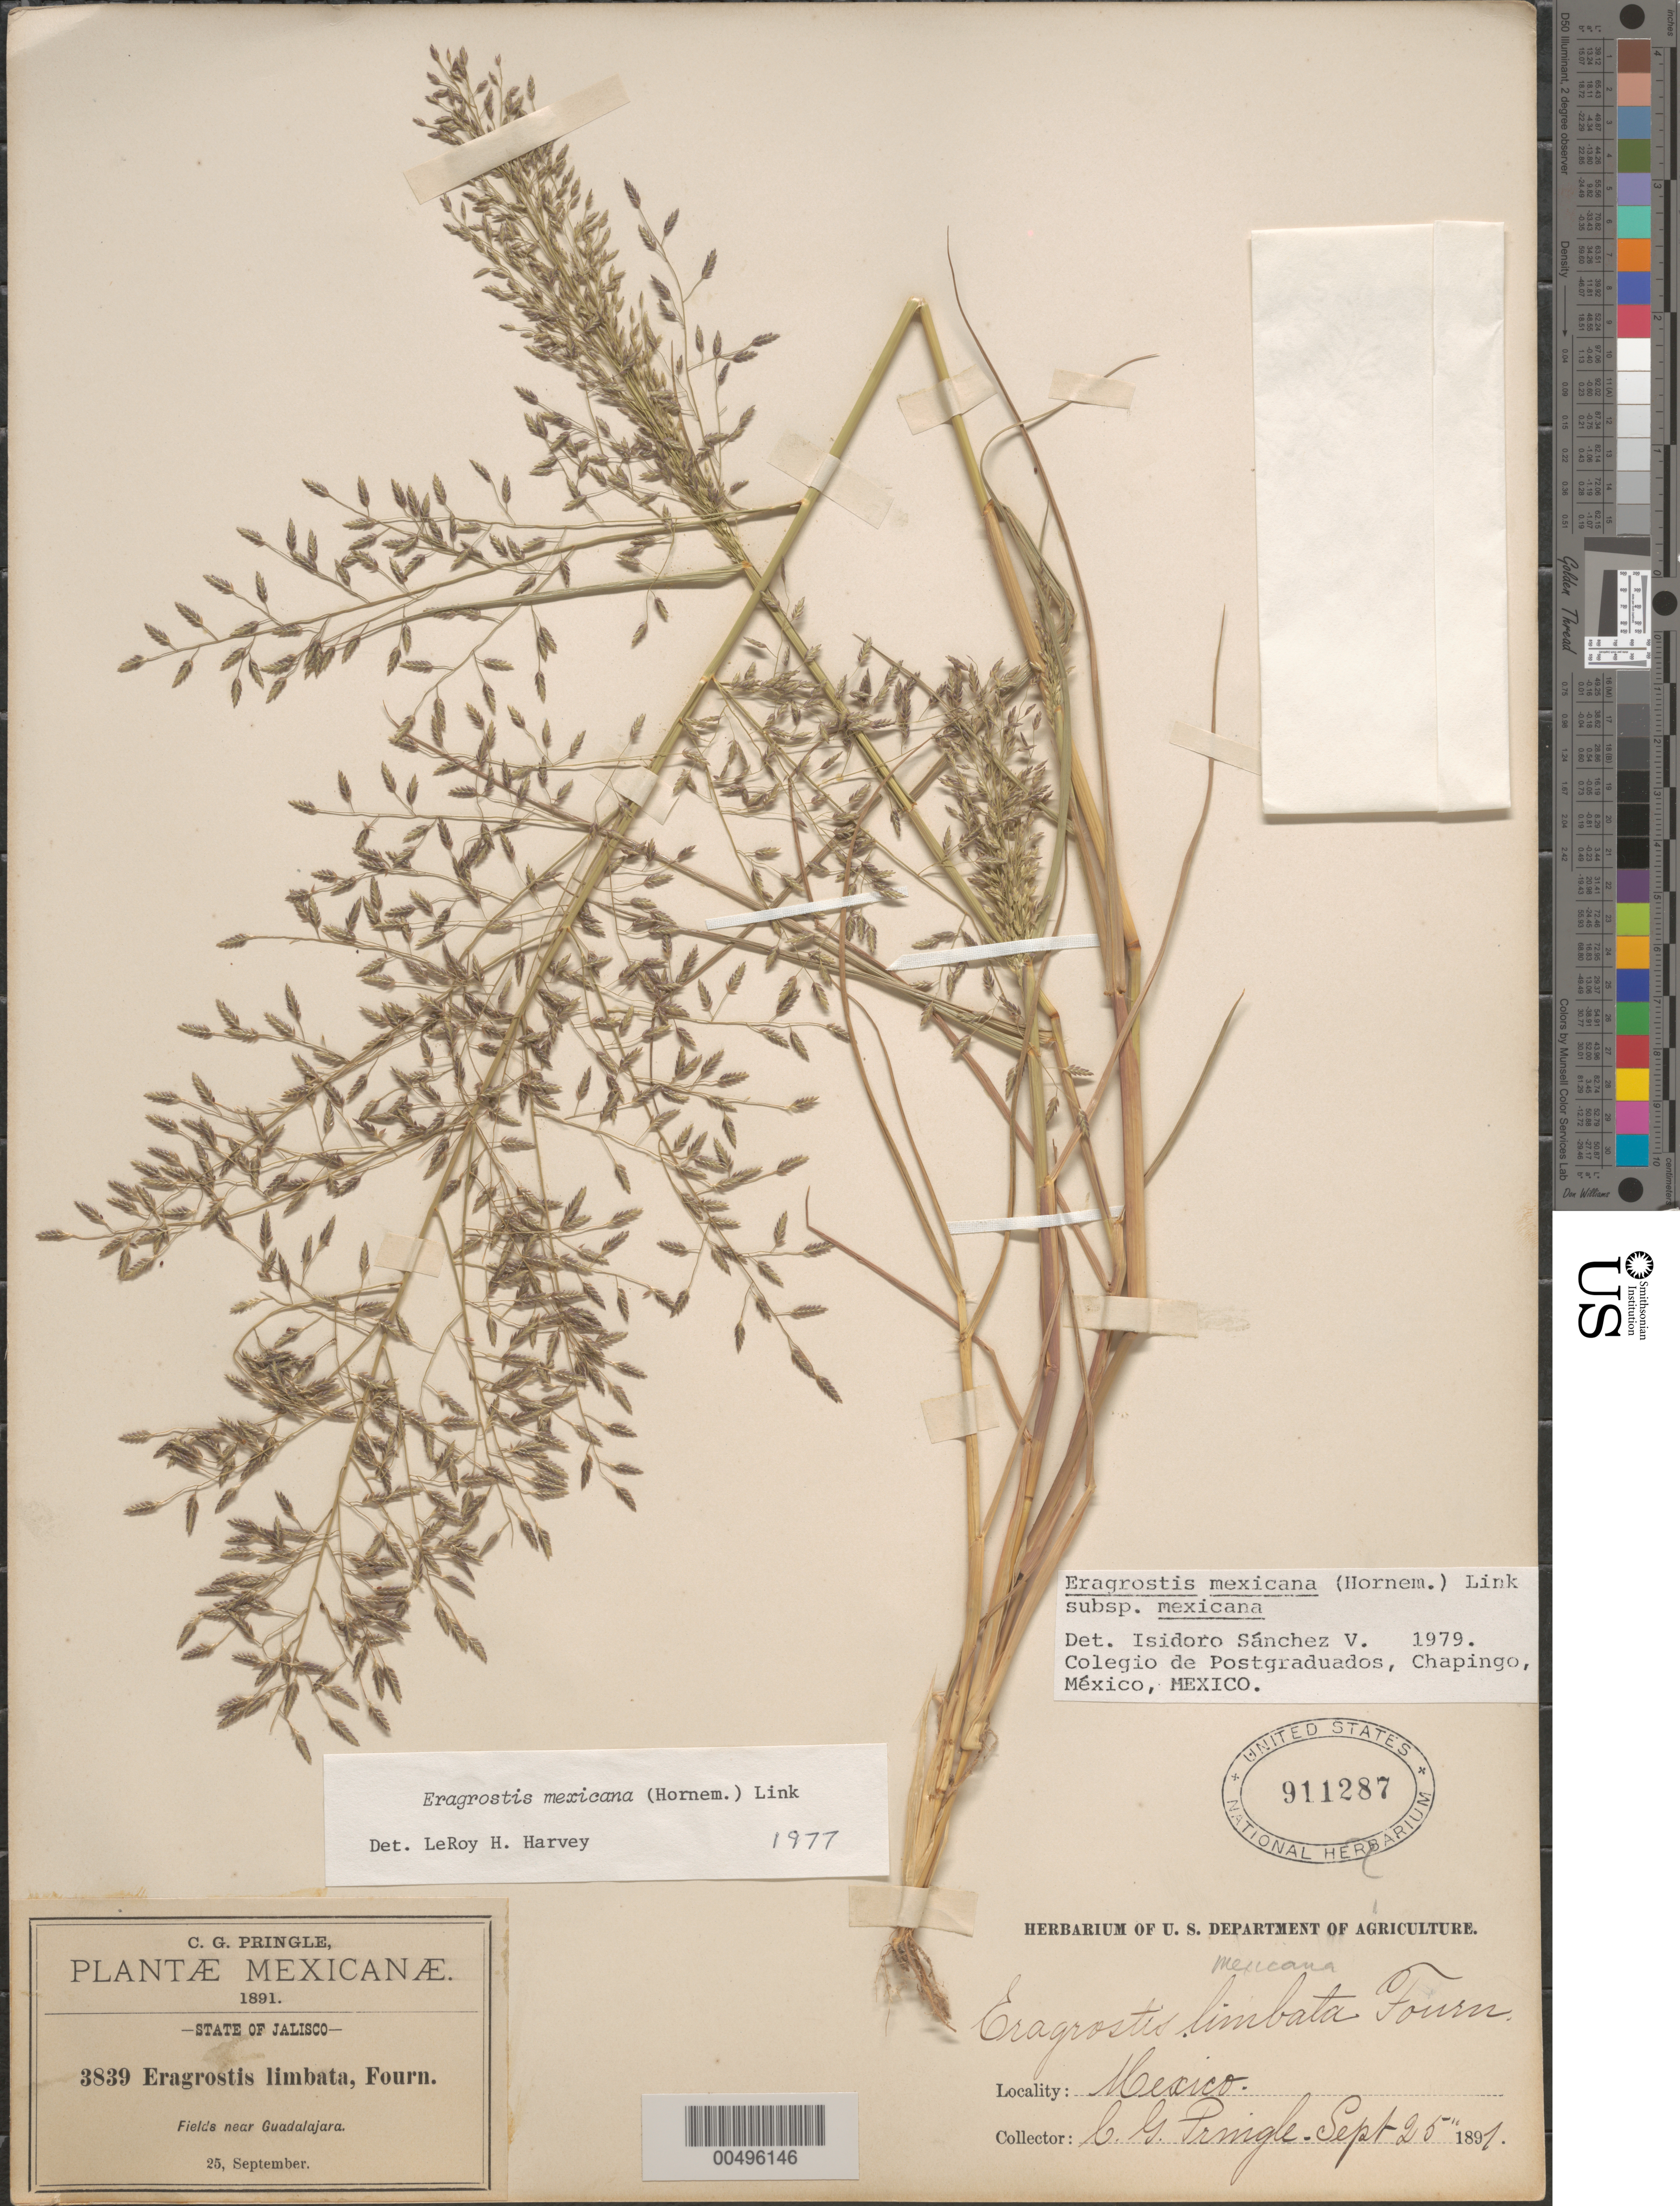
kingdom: Plantae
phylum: Tracheophyta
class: Liliopsida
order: Poales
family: Poaceae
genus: Eragrostis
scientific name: Eragrostis mexicana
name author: (Hornem.) Link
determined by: Sánchez Vega, I. M.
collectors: C. G. Pringle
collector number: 3839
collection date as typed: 25 Sep 1891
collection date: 1891-09-25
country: Mexico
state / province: Jalisco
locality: Guadalajara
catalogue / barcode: US 911287